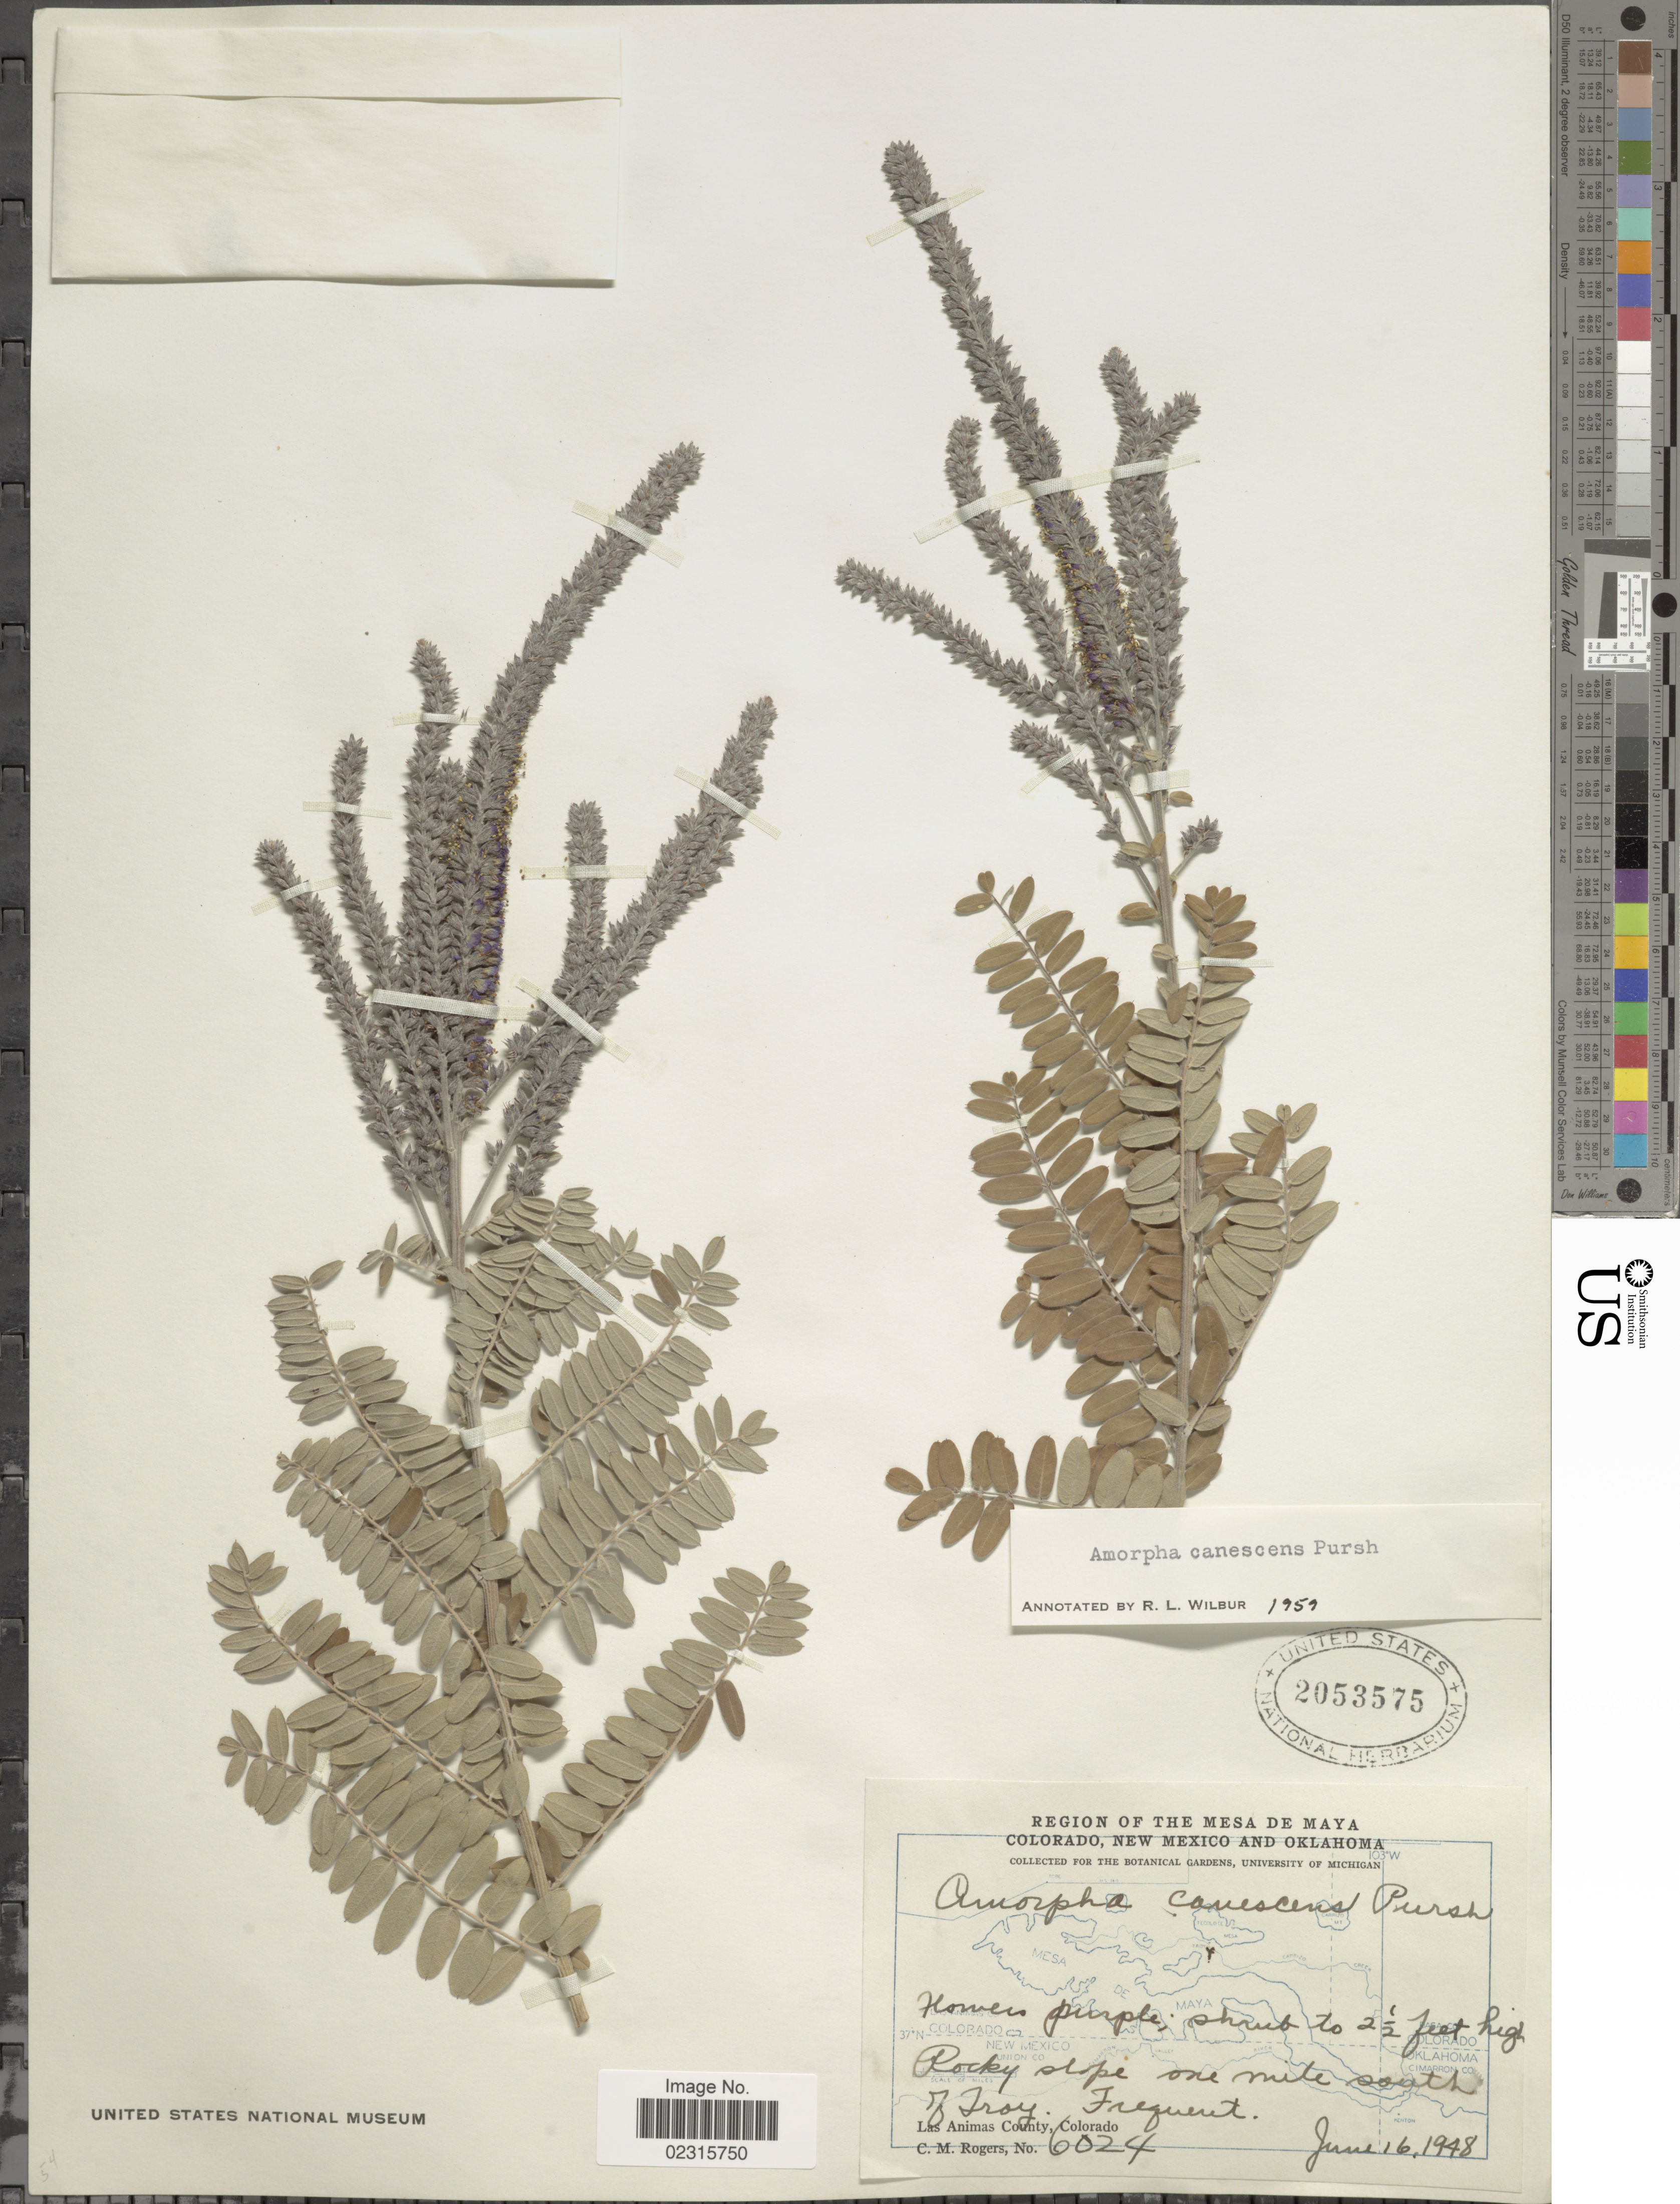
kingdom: Plantae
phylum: Tracheophyta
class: Magnoliopsida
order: Fabales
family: Fabaceae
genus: Amorpha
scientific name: Amorpha canescens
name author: Pursh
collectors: C. M. Rogers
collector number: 6024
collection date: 1948-06-16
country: United States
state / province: Colorado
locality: Mesa de Maya, Colorado, New Mexico and Oklahoma, Rocky slope one mile south of Troy, Las Animas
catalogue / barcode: US 2053575